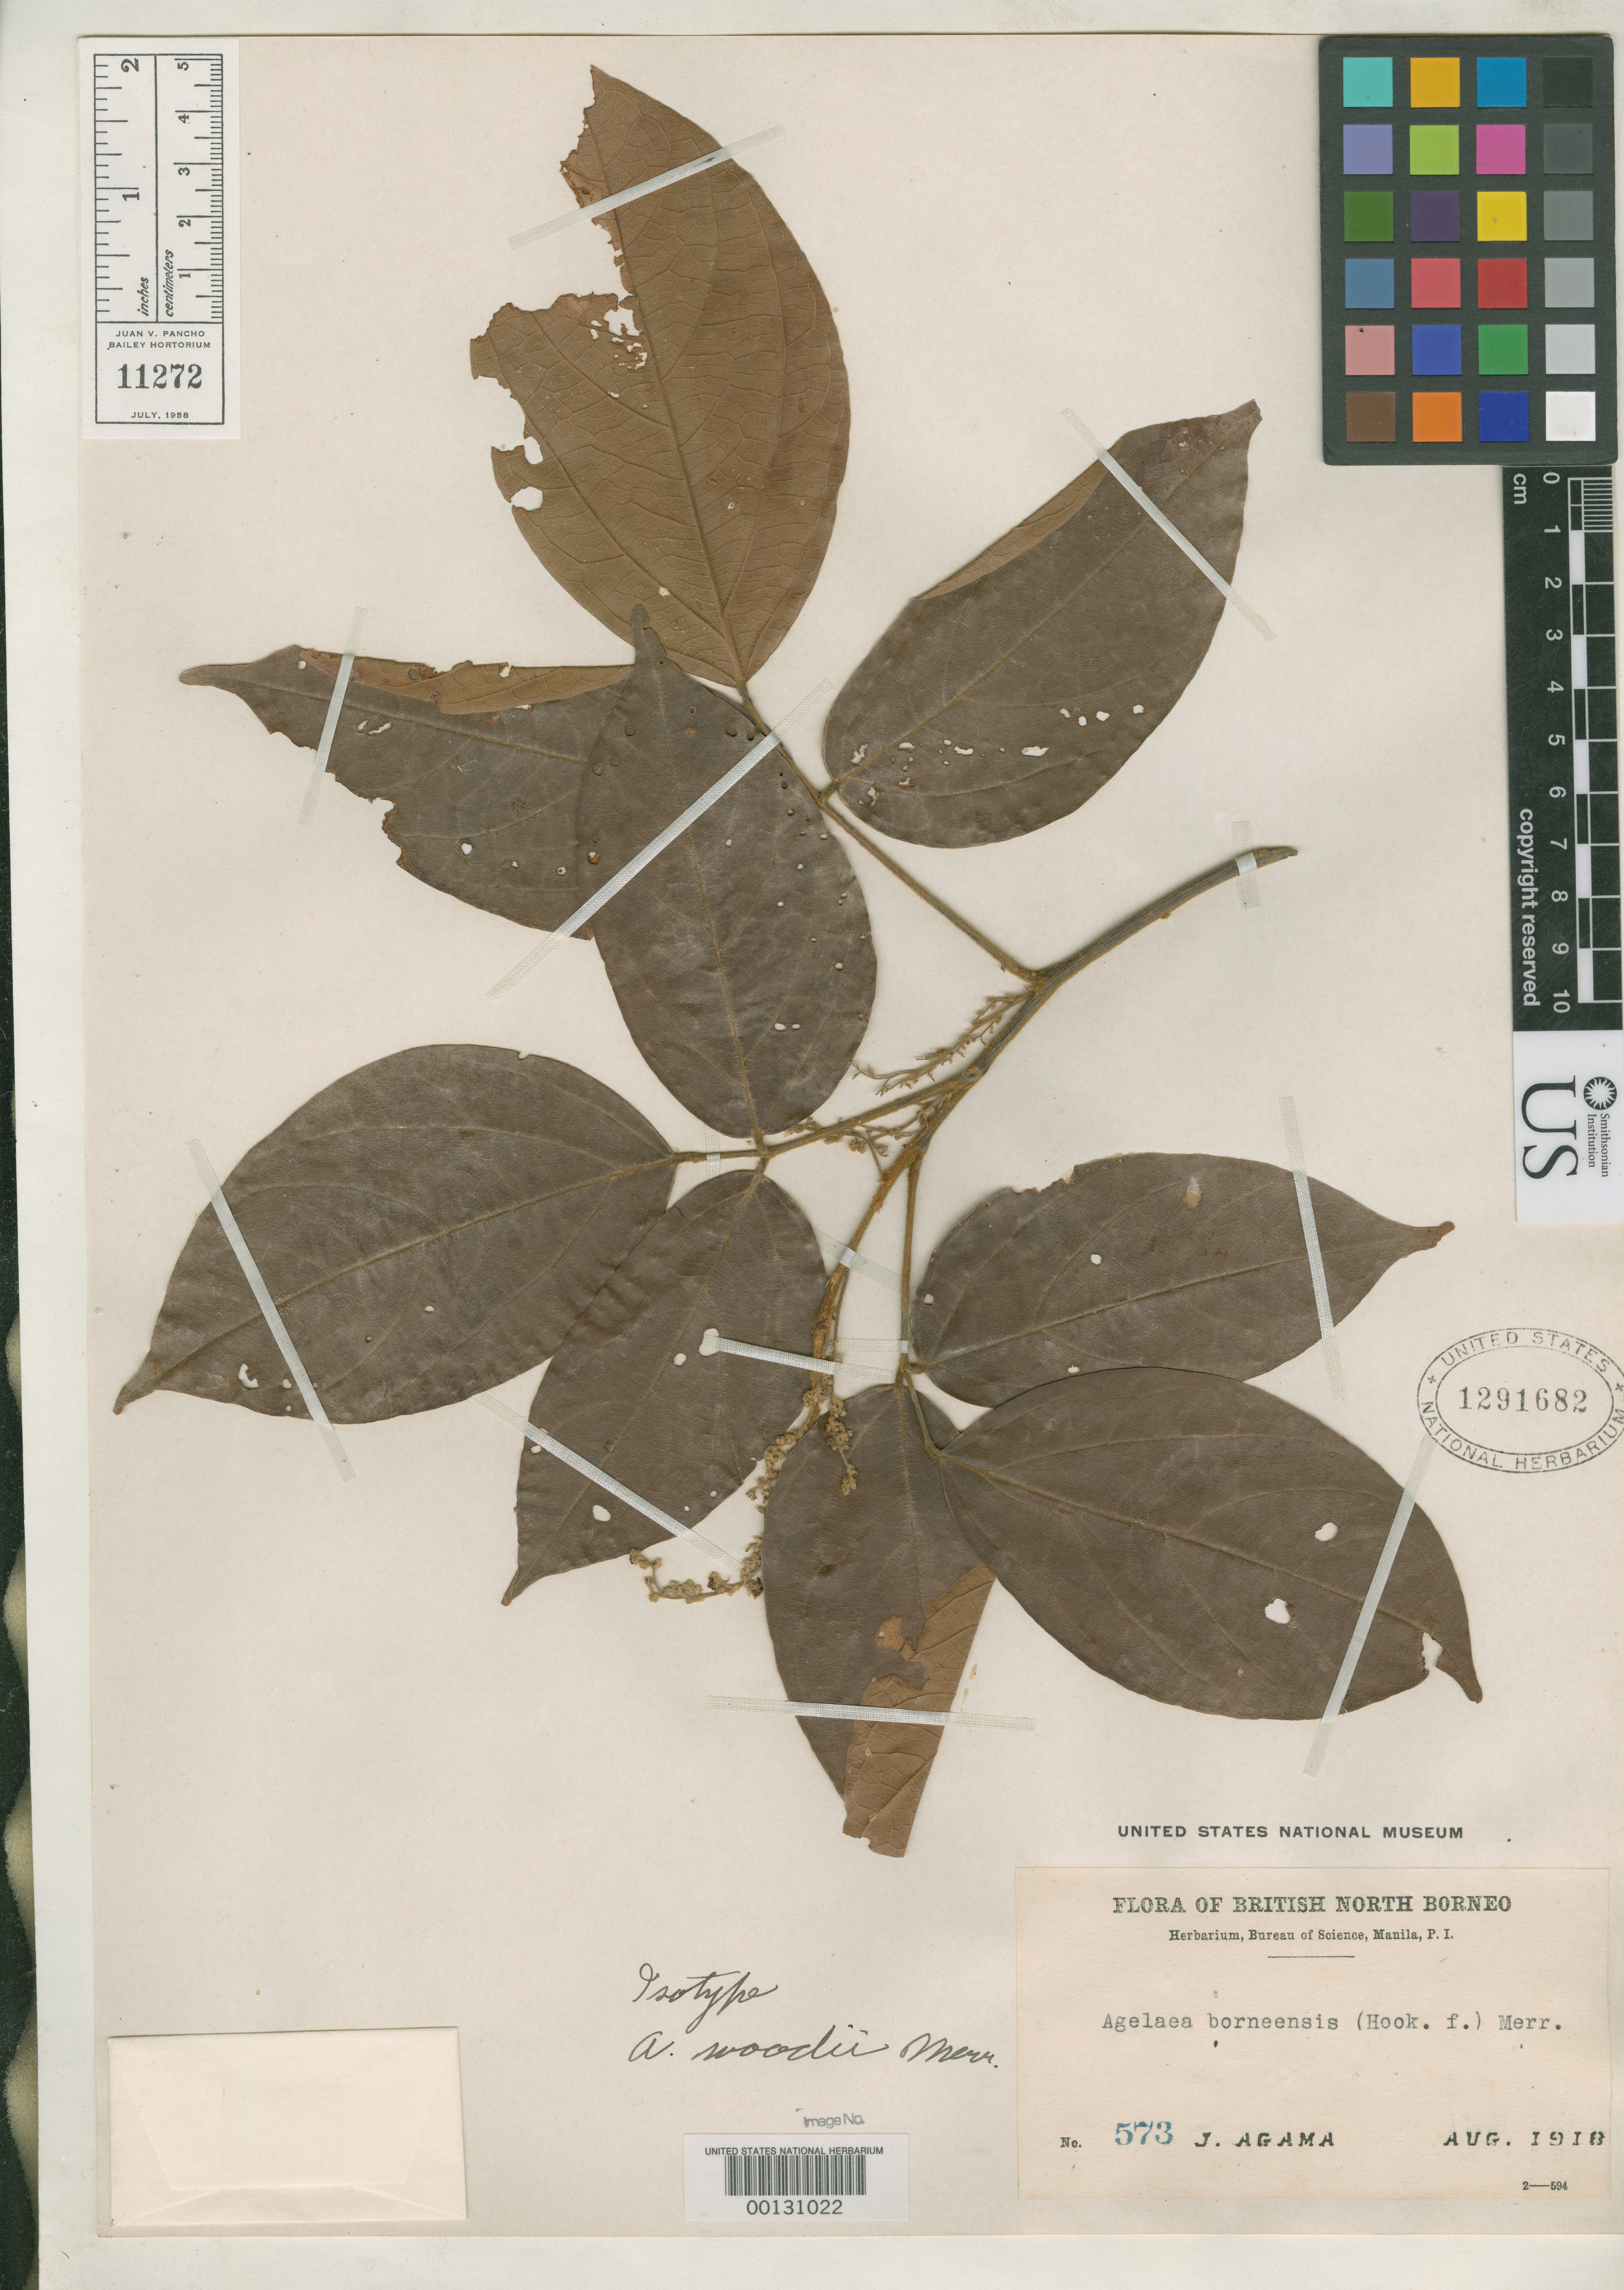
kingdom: Plantae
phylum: Tracheophyta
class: Magnoliopsida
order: Oxalidales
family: Connaraceae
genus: Agelaea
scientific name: Agelaea woodii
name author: Merr.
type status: Isotype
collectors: J. Agama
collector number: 573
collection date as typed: Aug 1918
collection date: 1918-08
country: Malaysia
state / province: Sabah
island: Borneo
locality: Sandakan & vicinity.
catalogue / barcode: US 1291682